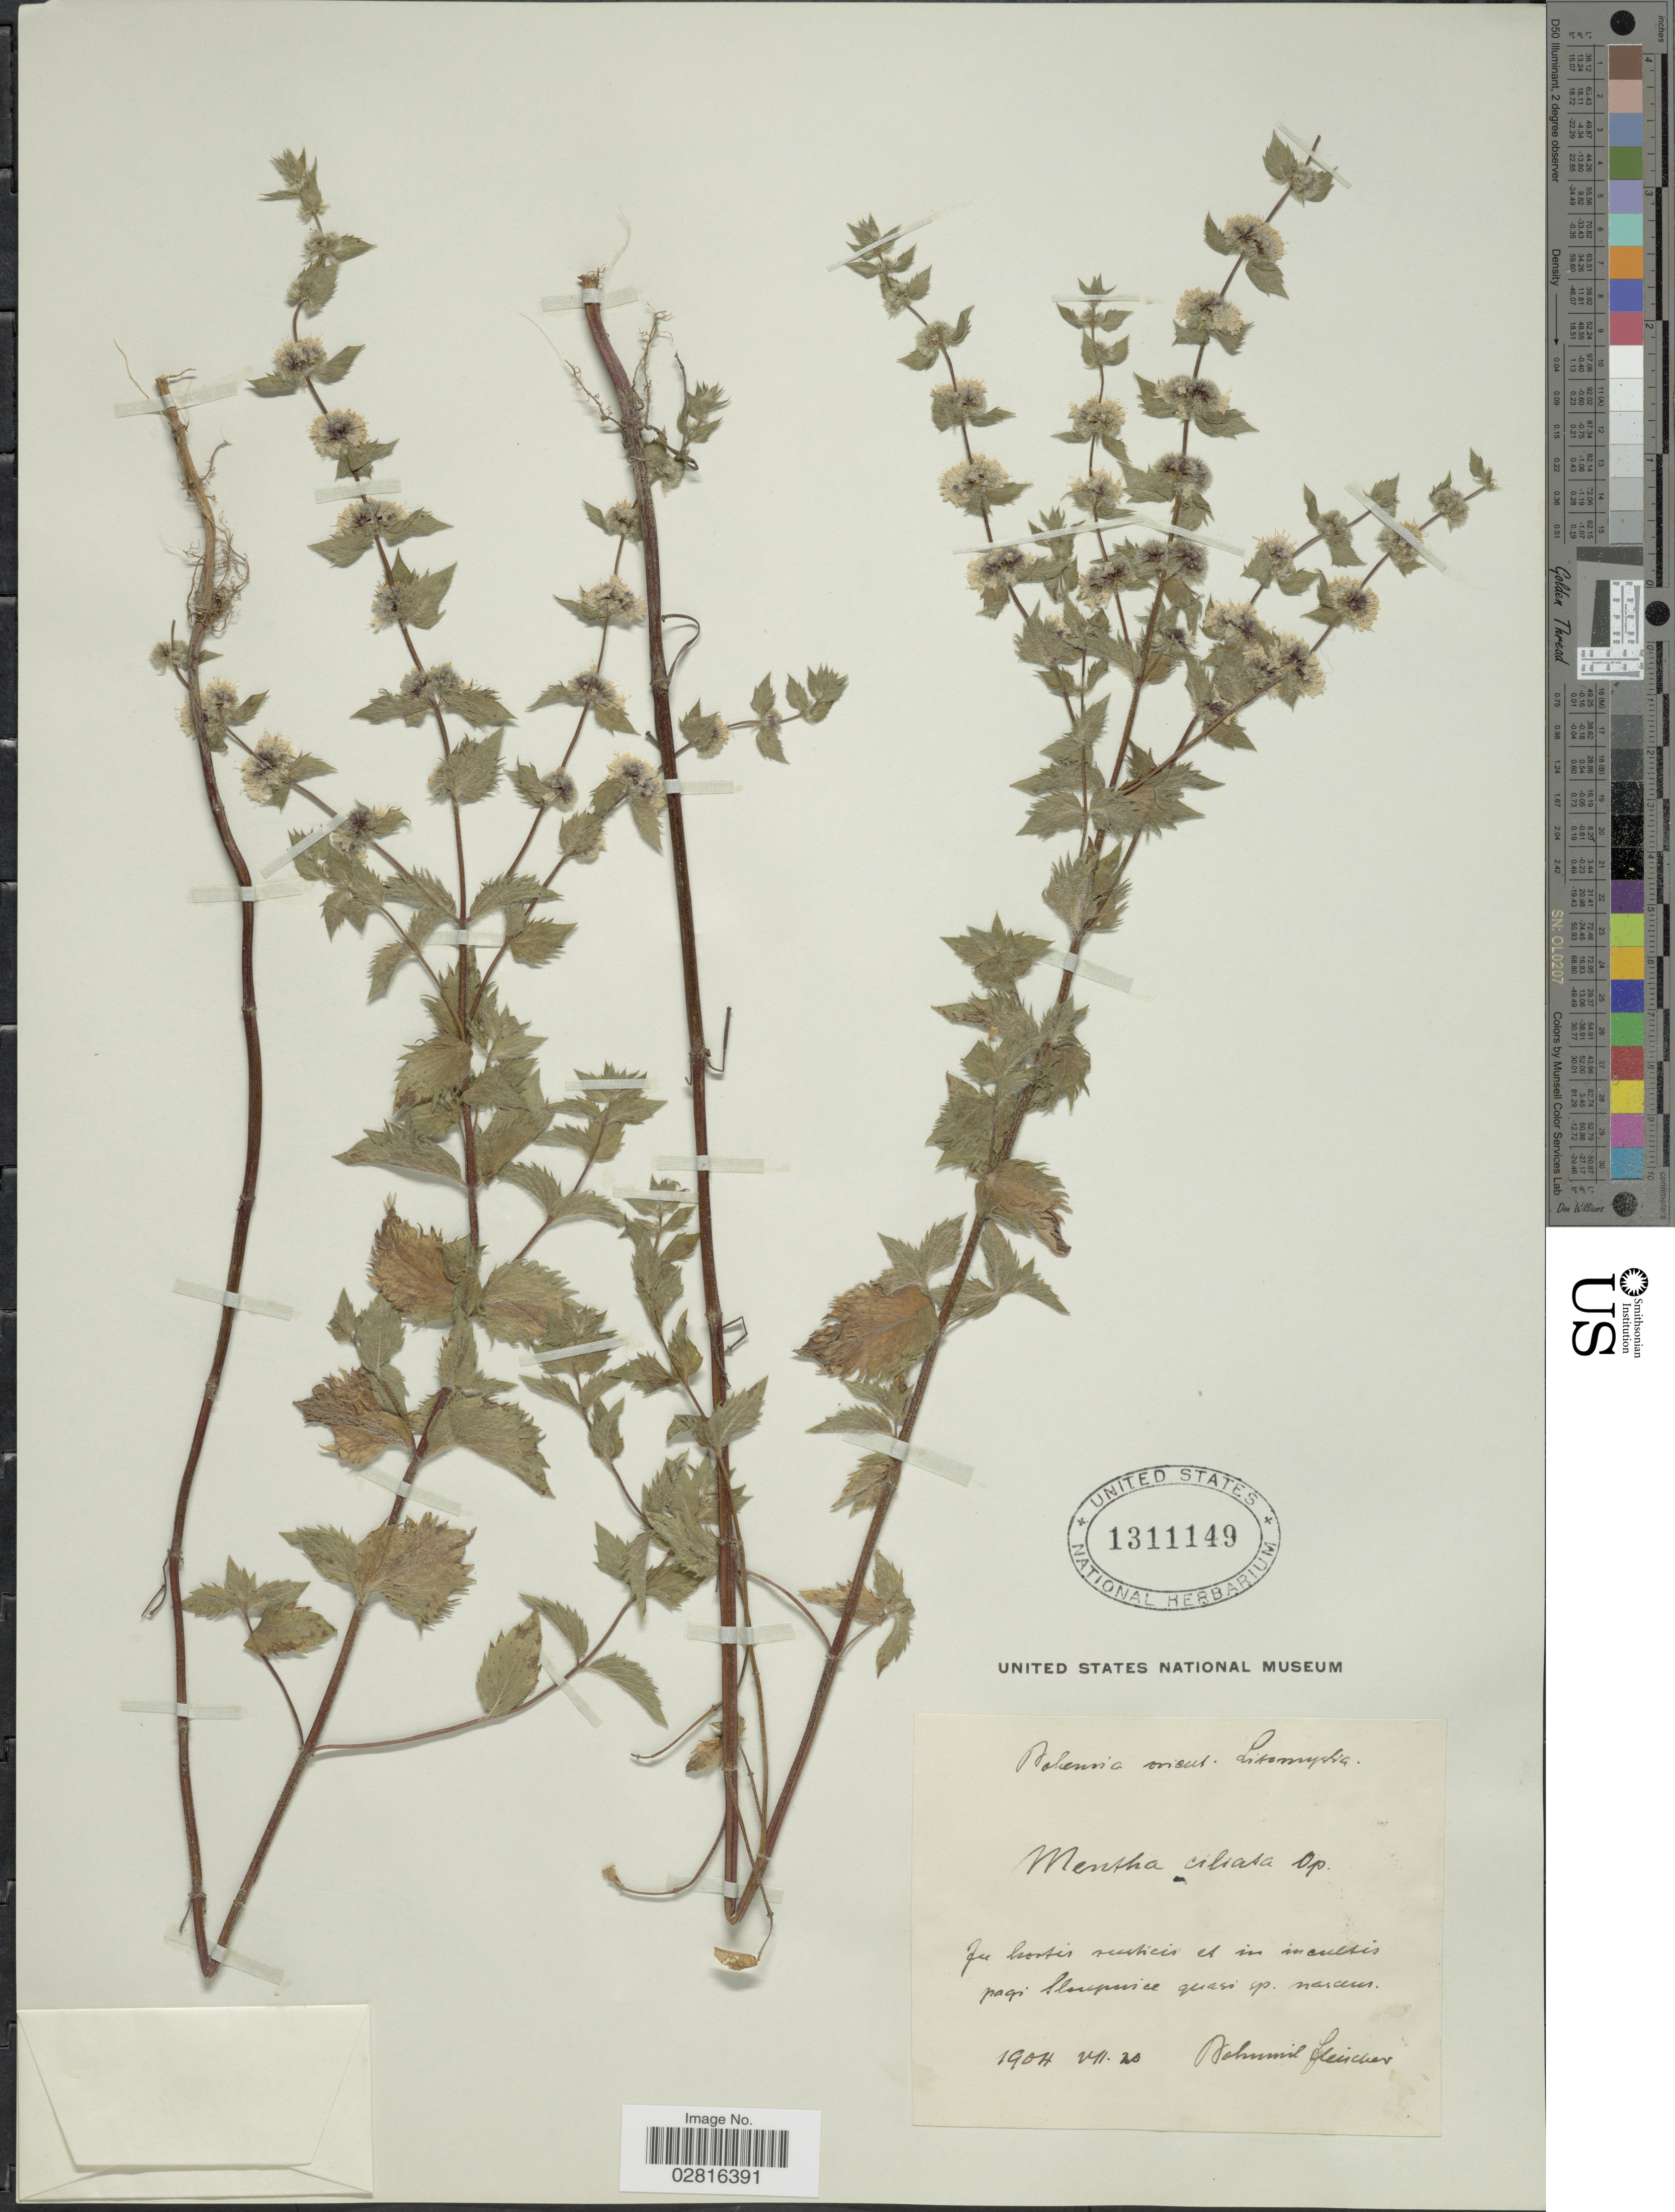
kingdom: Plantae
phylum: Tracheophyta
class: Magnoliopsida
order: Lamiales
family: Lamiaceae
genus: Mentha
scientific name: Mentha x gentilis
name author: L.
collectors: B. Fleischer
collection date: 1904-07-20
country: Czechia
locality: Bohemia orient. Litomyslia. In hortis sucticis [interpreted] et in incultis pagi sloupruse [interpreted] quasi sp. narceus [interpreted]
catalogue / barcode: US 1311149